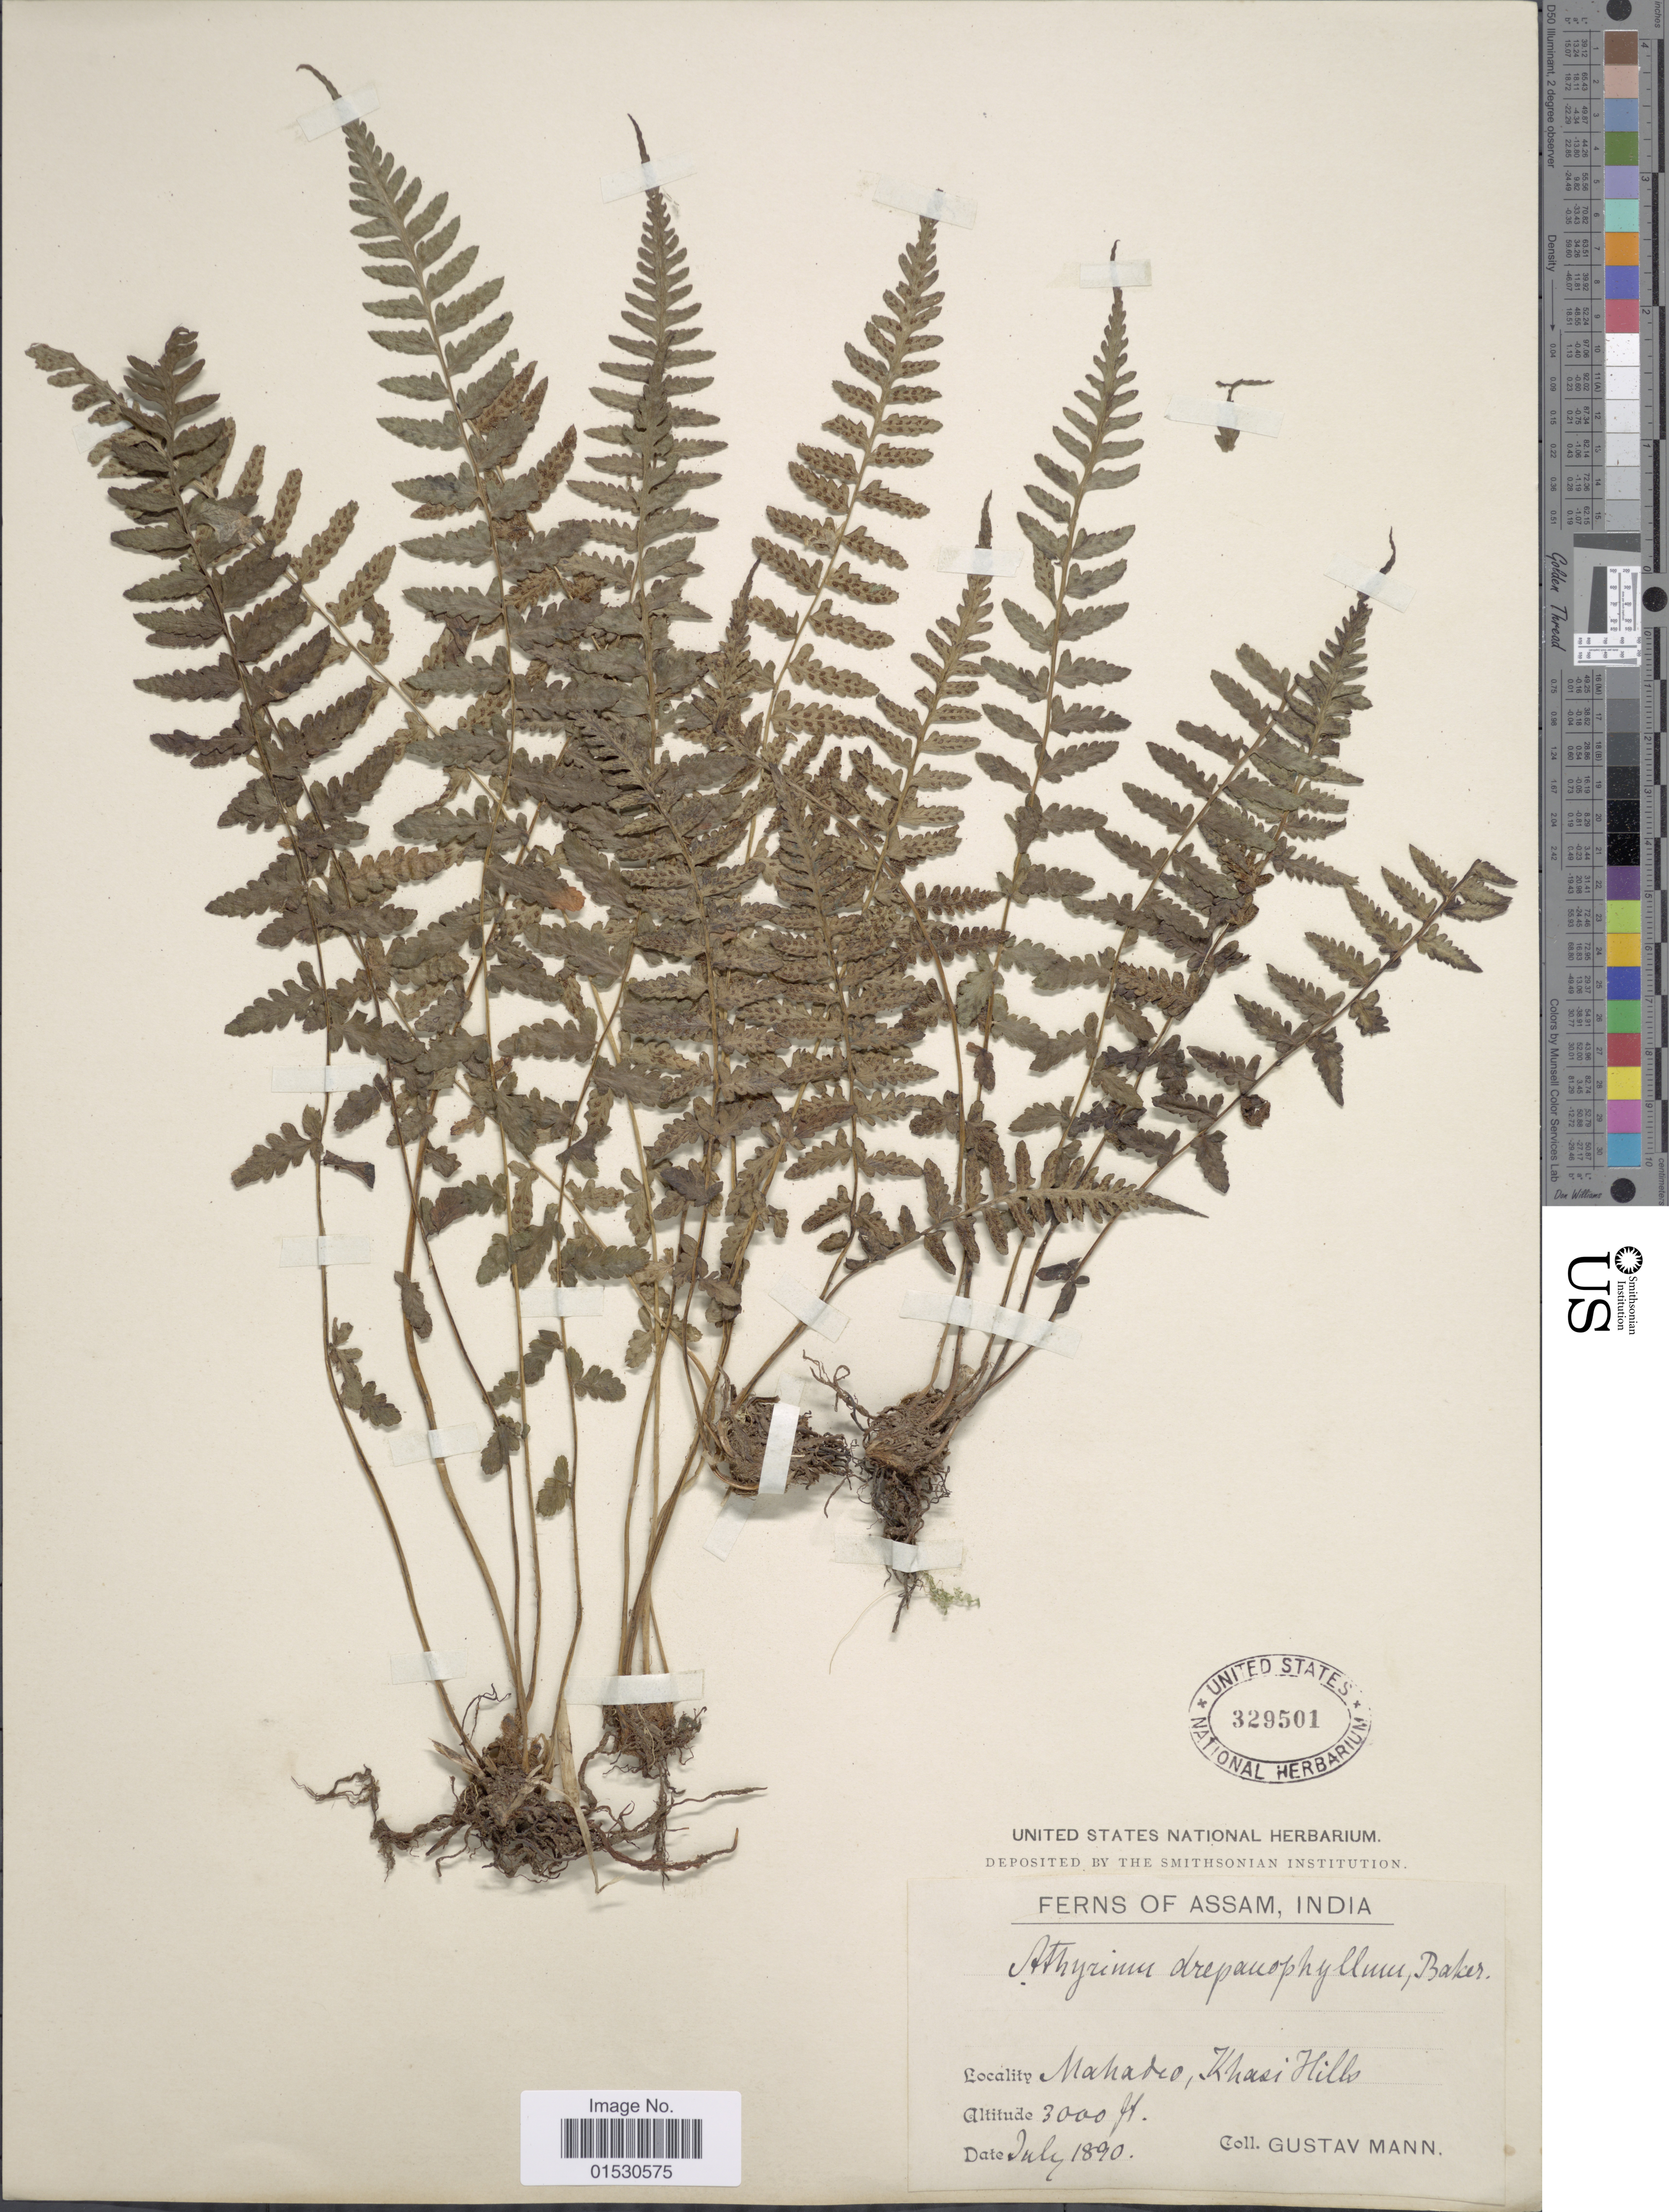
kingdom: Plantae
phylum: Tracheophyta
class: Polypodiopsida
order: Polypodiales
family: Athyriaceae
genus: Athyrium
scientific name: Athyrium falcatum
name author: Bedd.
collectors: G. Mann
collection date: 1890-07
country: India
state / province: Meghalaya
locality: Mahadeo, Khasi Hills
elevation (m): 914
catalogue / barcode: US 329501